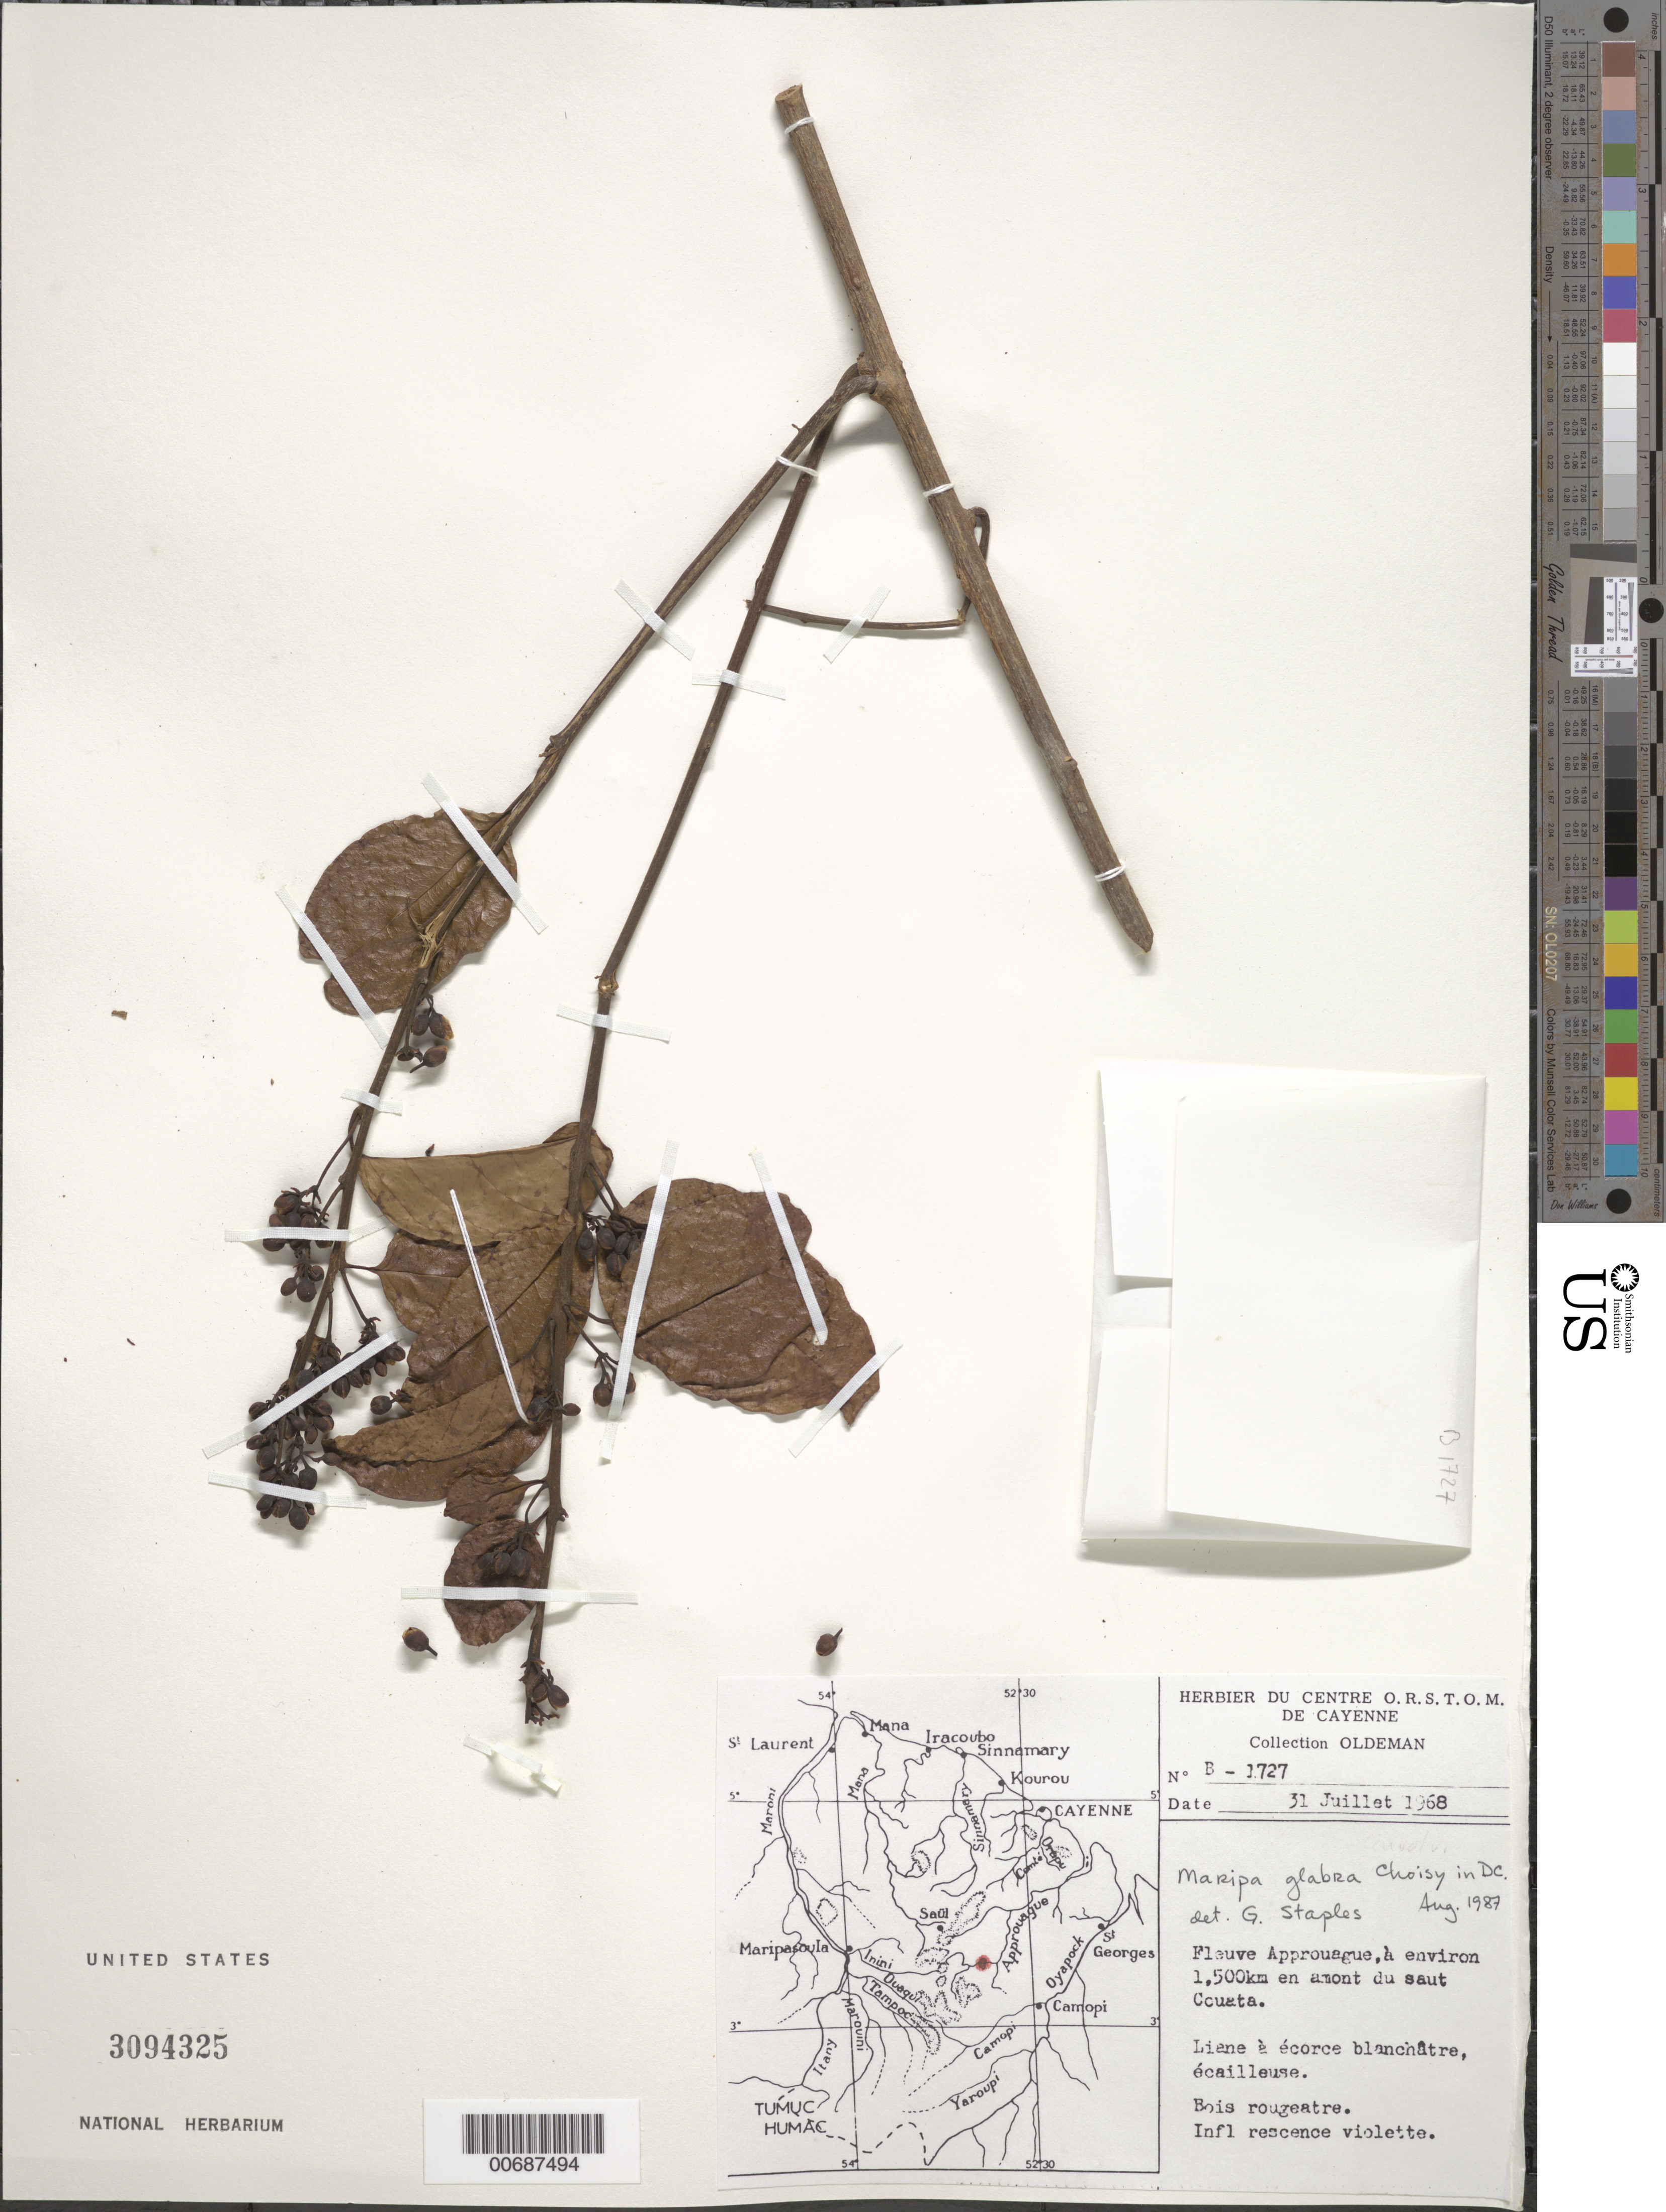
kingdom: Plantae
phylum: Tracheophyta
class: Magnoliopsida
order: Solanales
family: Convolvulaceae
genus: Maripa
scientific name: Maripa glabra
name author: Choisy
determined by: Staples, G. W.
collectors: R. Oldeman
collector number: B 1727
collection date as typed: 31-Jul-68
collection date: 1968-07-31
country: French Guiana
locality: Approuague R., à env. 1500 km en amont du saut Couata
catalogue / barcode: US 3094325